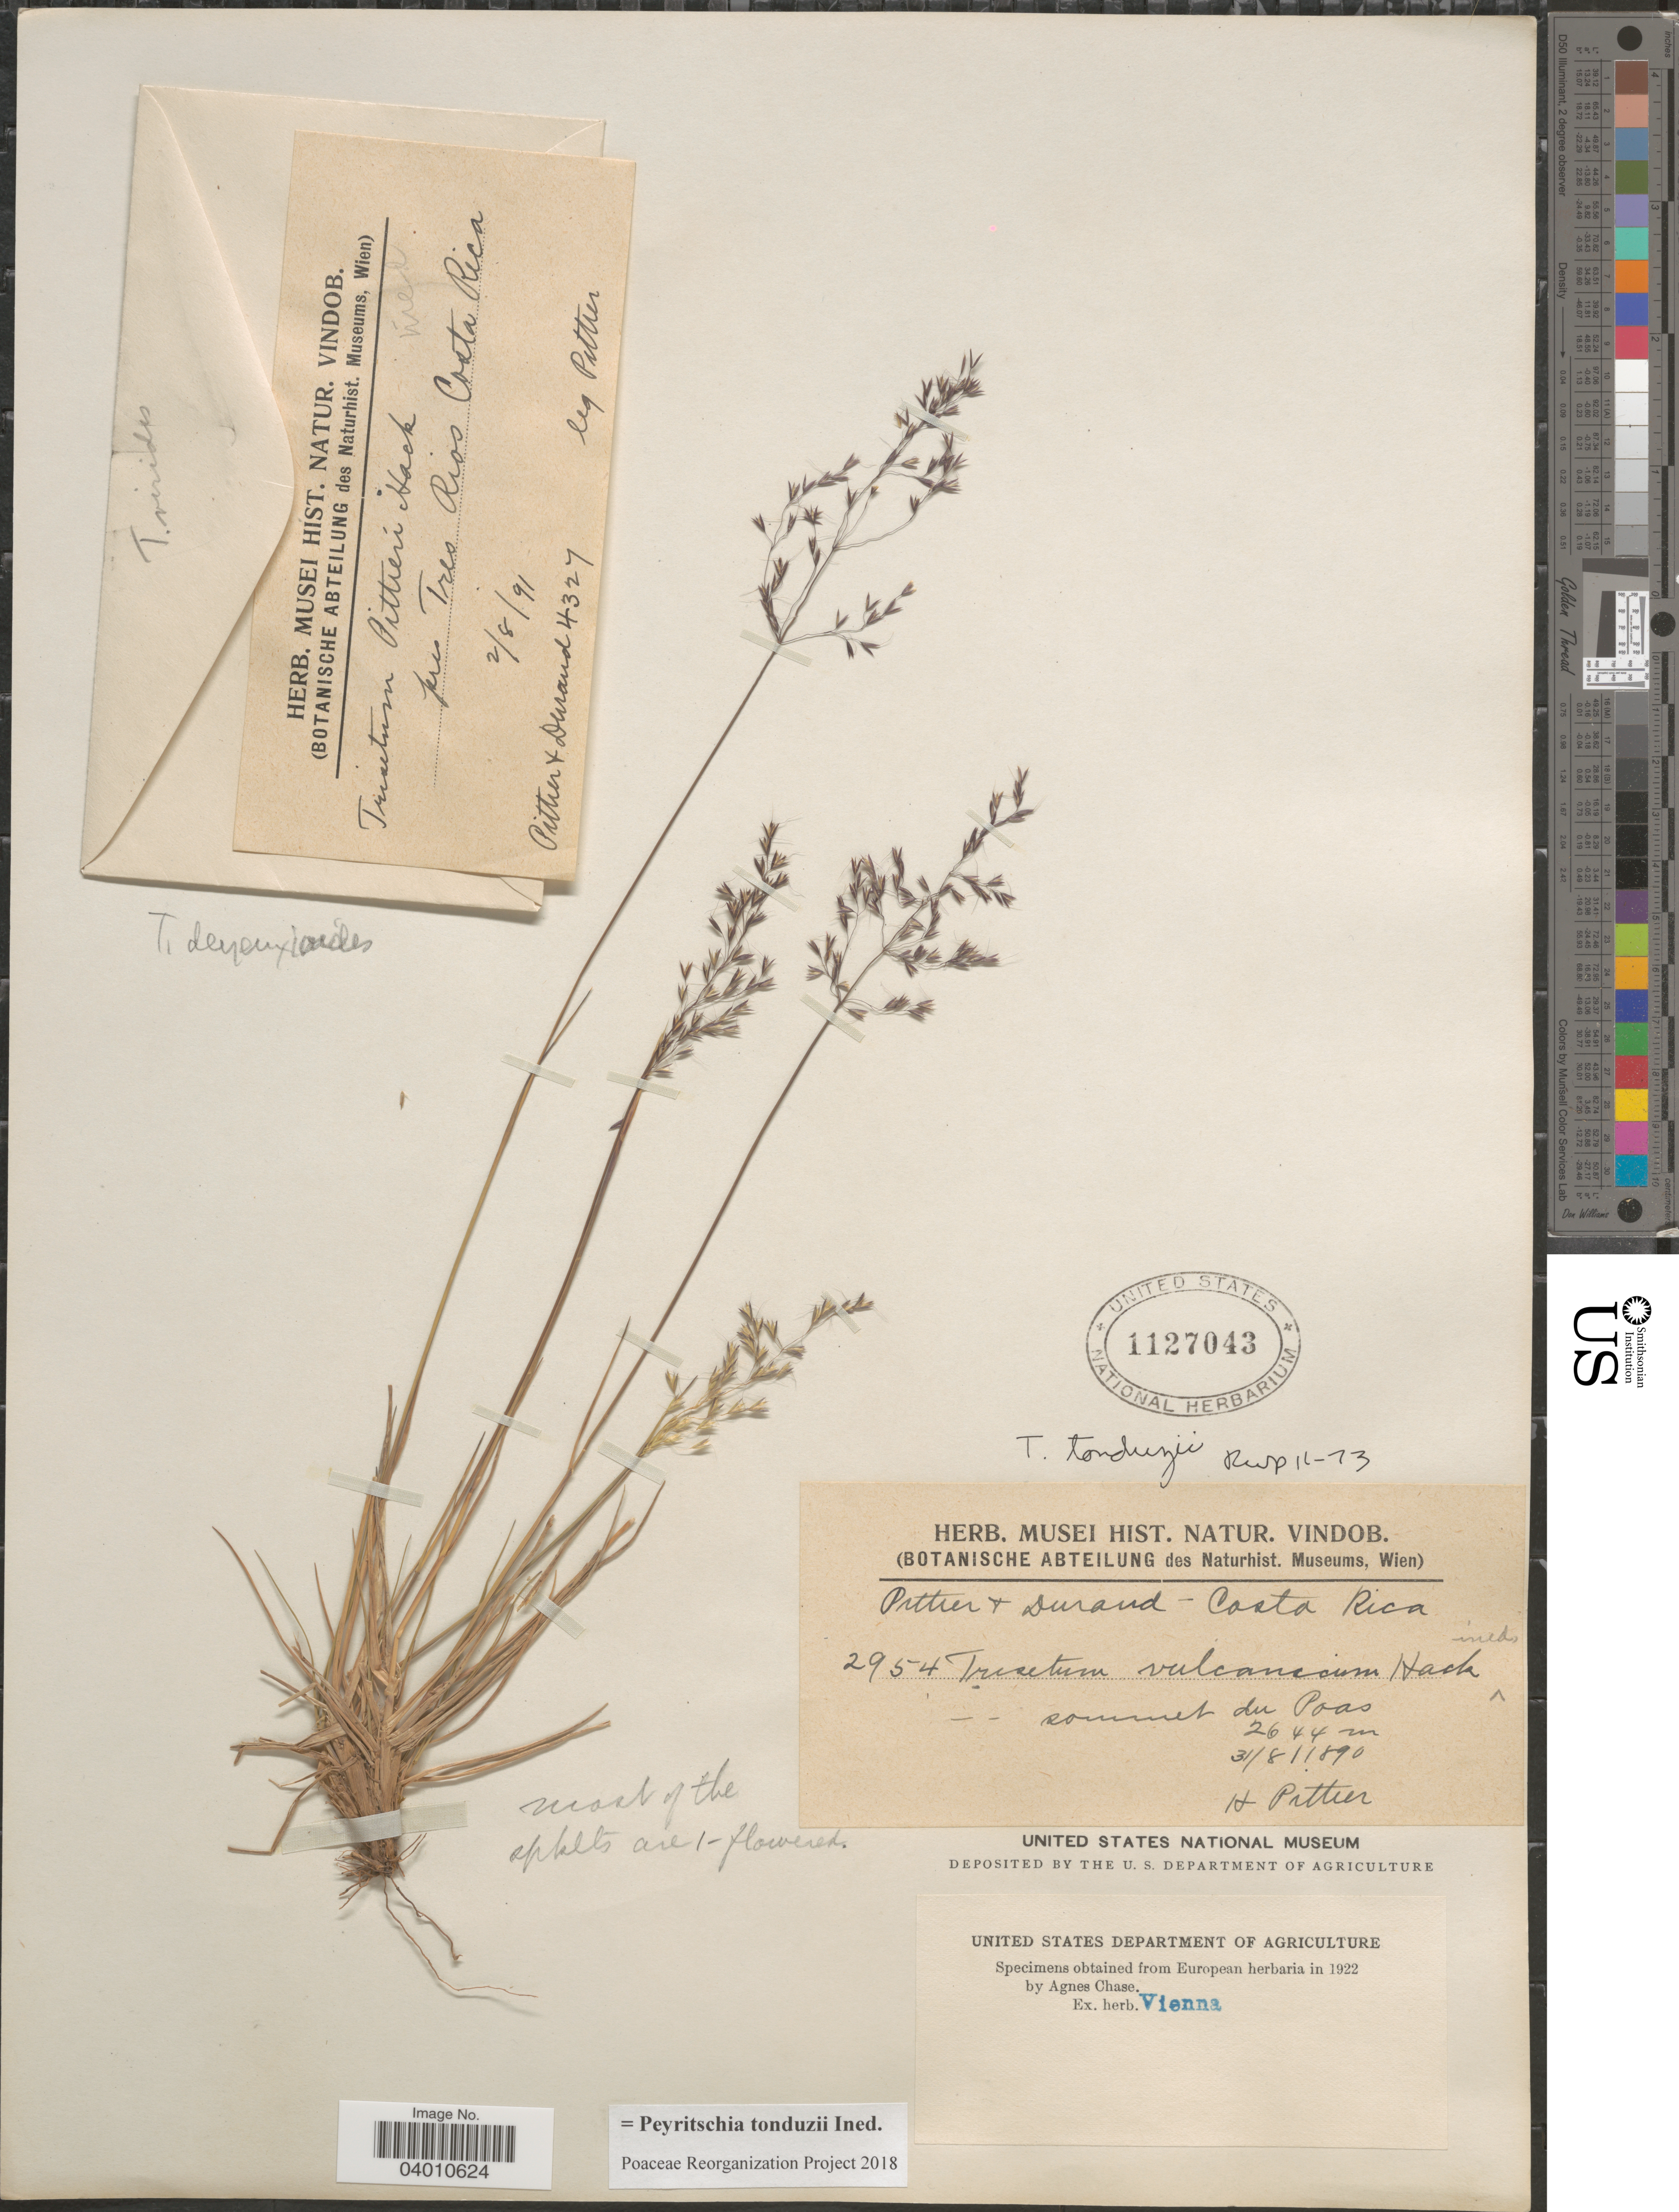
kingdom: Plantae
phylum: Tracheophyta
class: Liliopsida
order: Poales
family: Poaceae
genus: Peyritschia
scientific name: Peyritschia tonduzii ined.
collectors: H. F. Pittier & Durand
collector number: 2954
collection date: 1890-08-31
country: Costa Rica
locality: Sommet du Poas.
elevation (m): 2644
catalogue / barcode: US 1127043